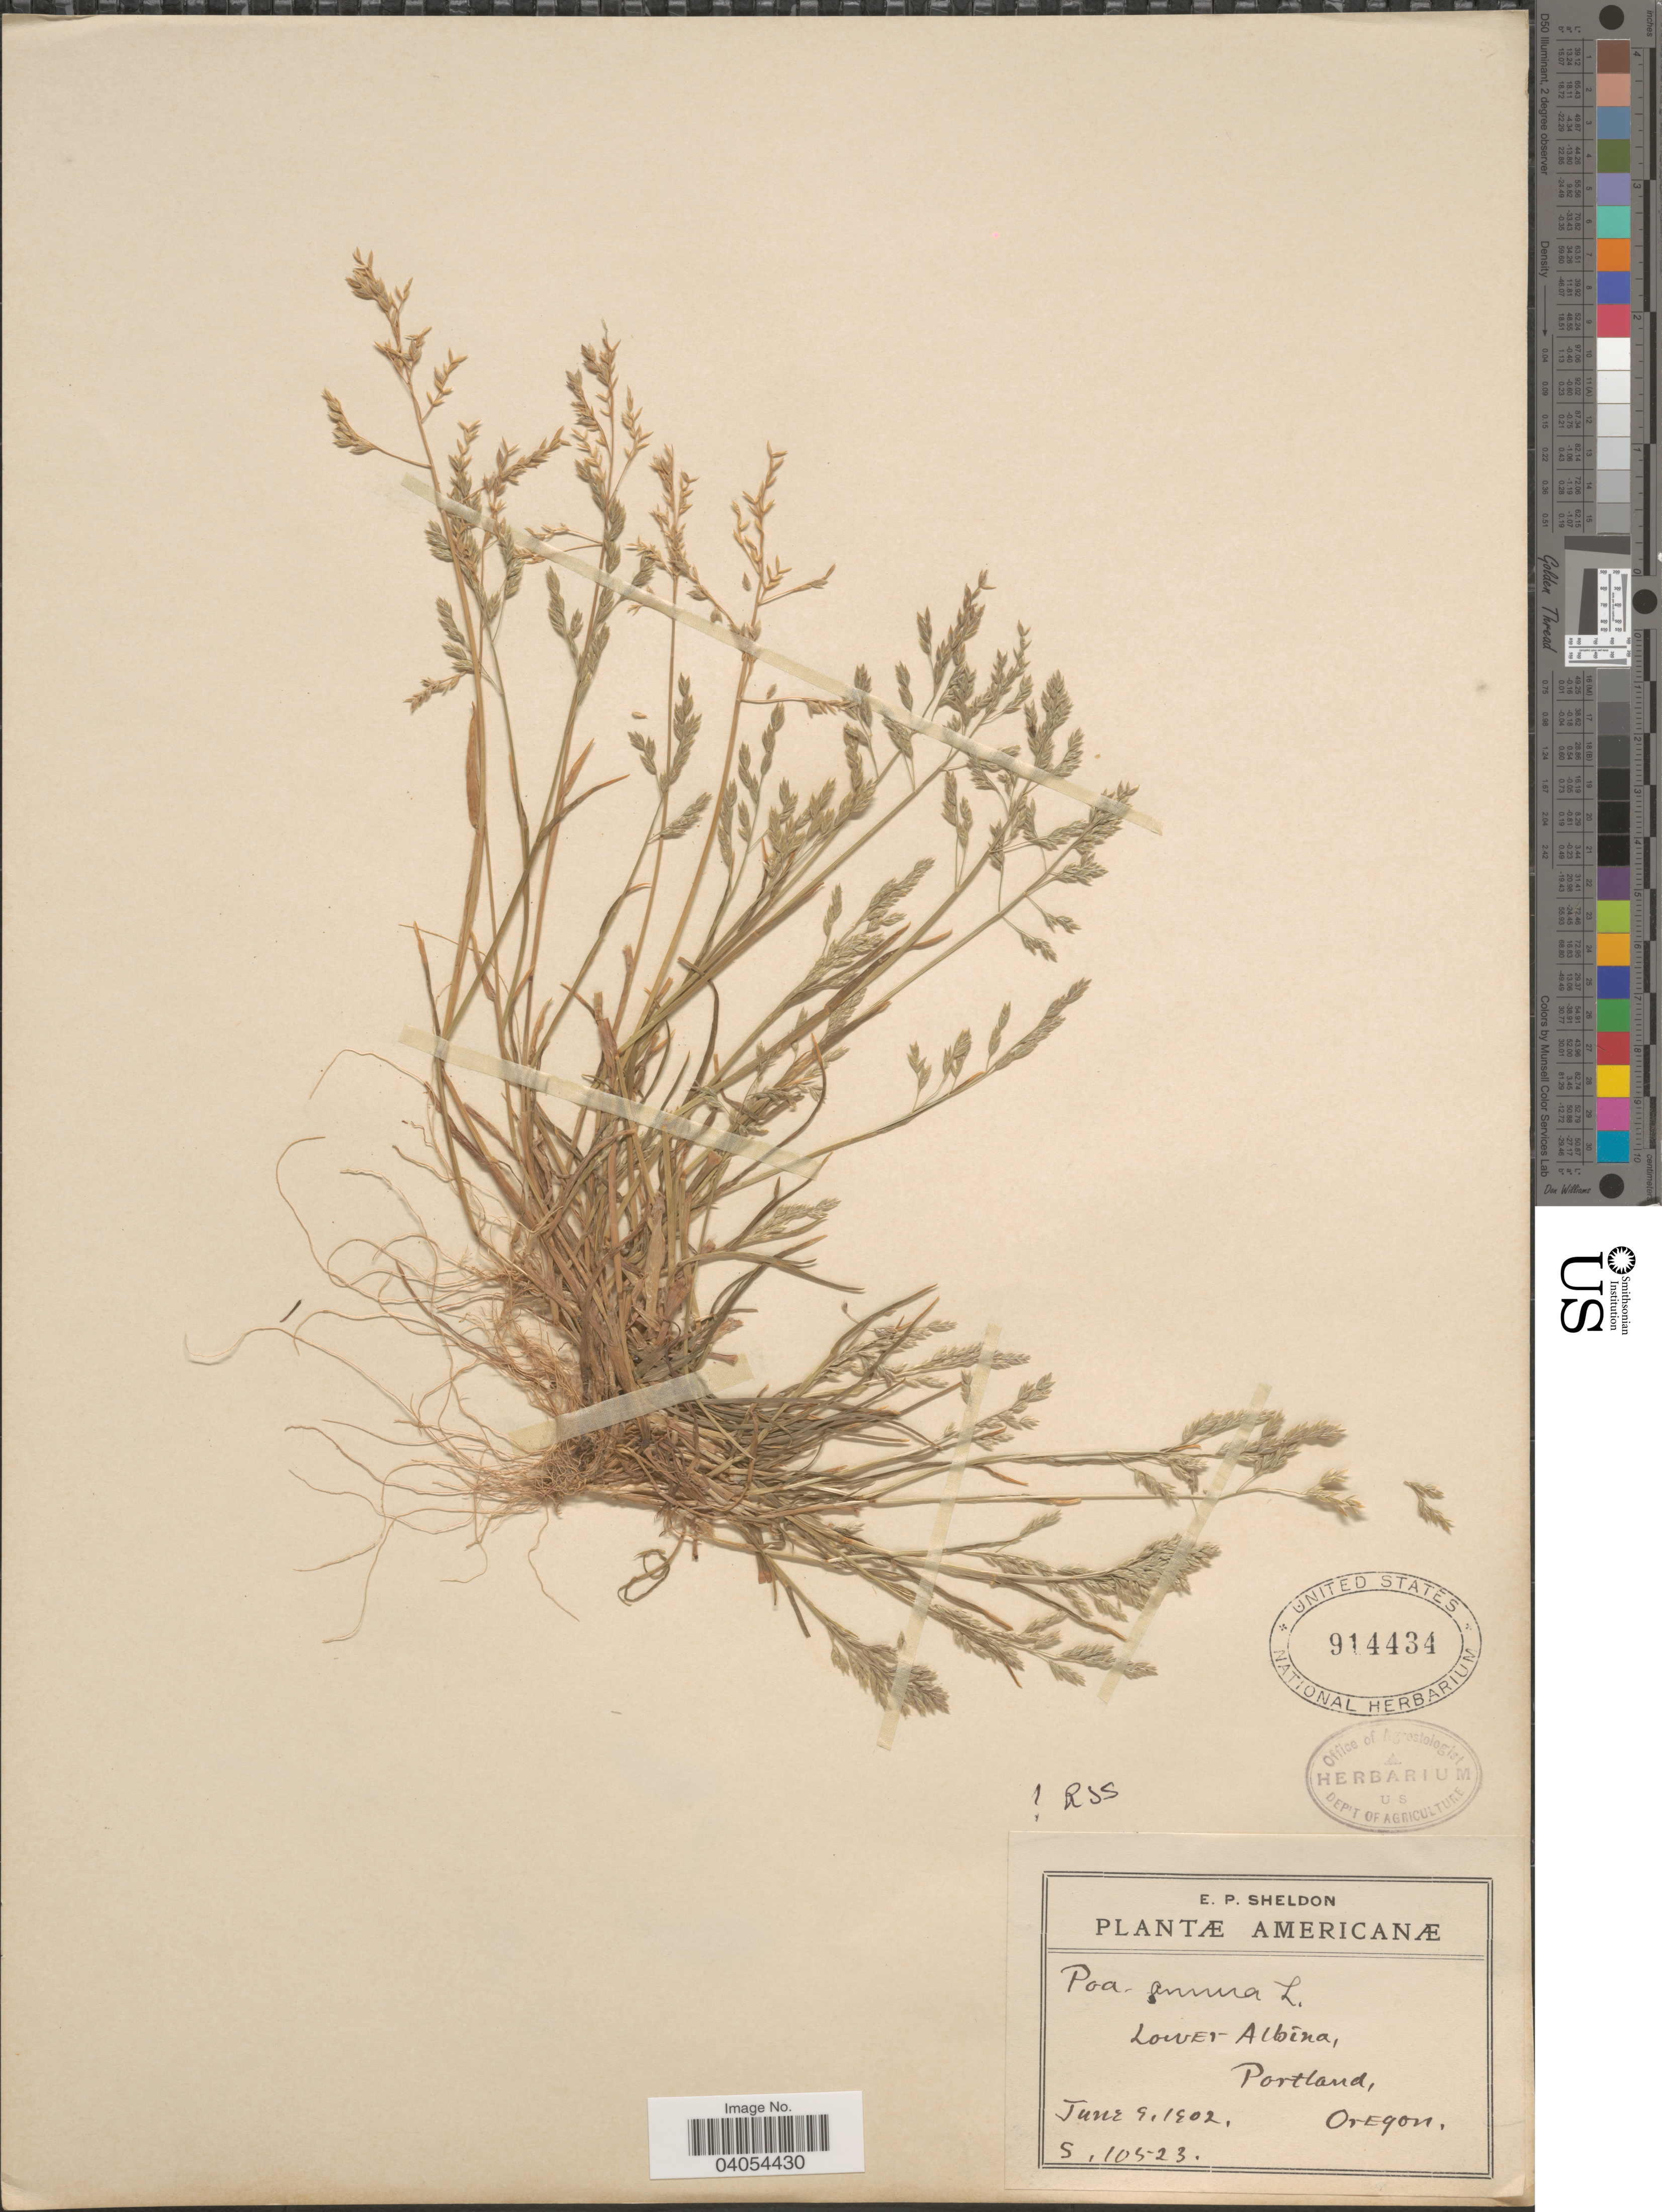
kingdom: Plantae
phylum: Tracheophyta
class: Liliopsida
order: Poales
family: Poaceae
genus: Poa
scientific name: Poa annua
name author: L.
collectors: E. P. Sheldon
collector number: S10523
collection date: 1902-06-09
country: United States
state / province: Oregon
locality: Lower Albina, Portland.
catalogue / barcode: US 914434